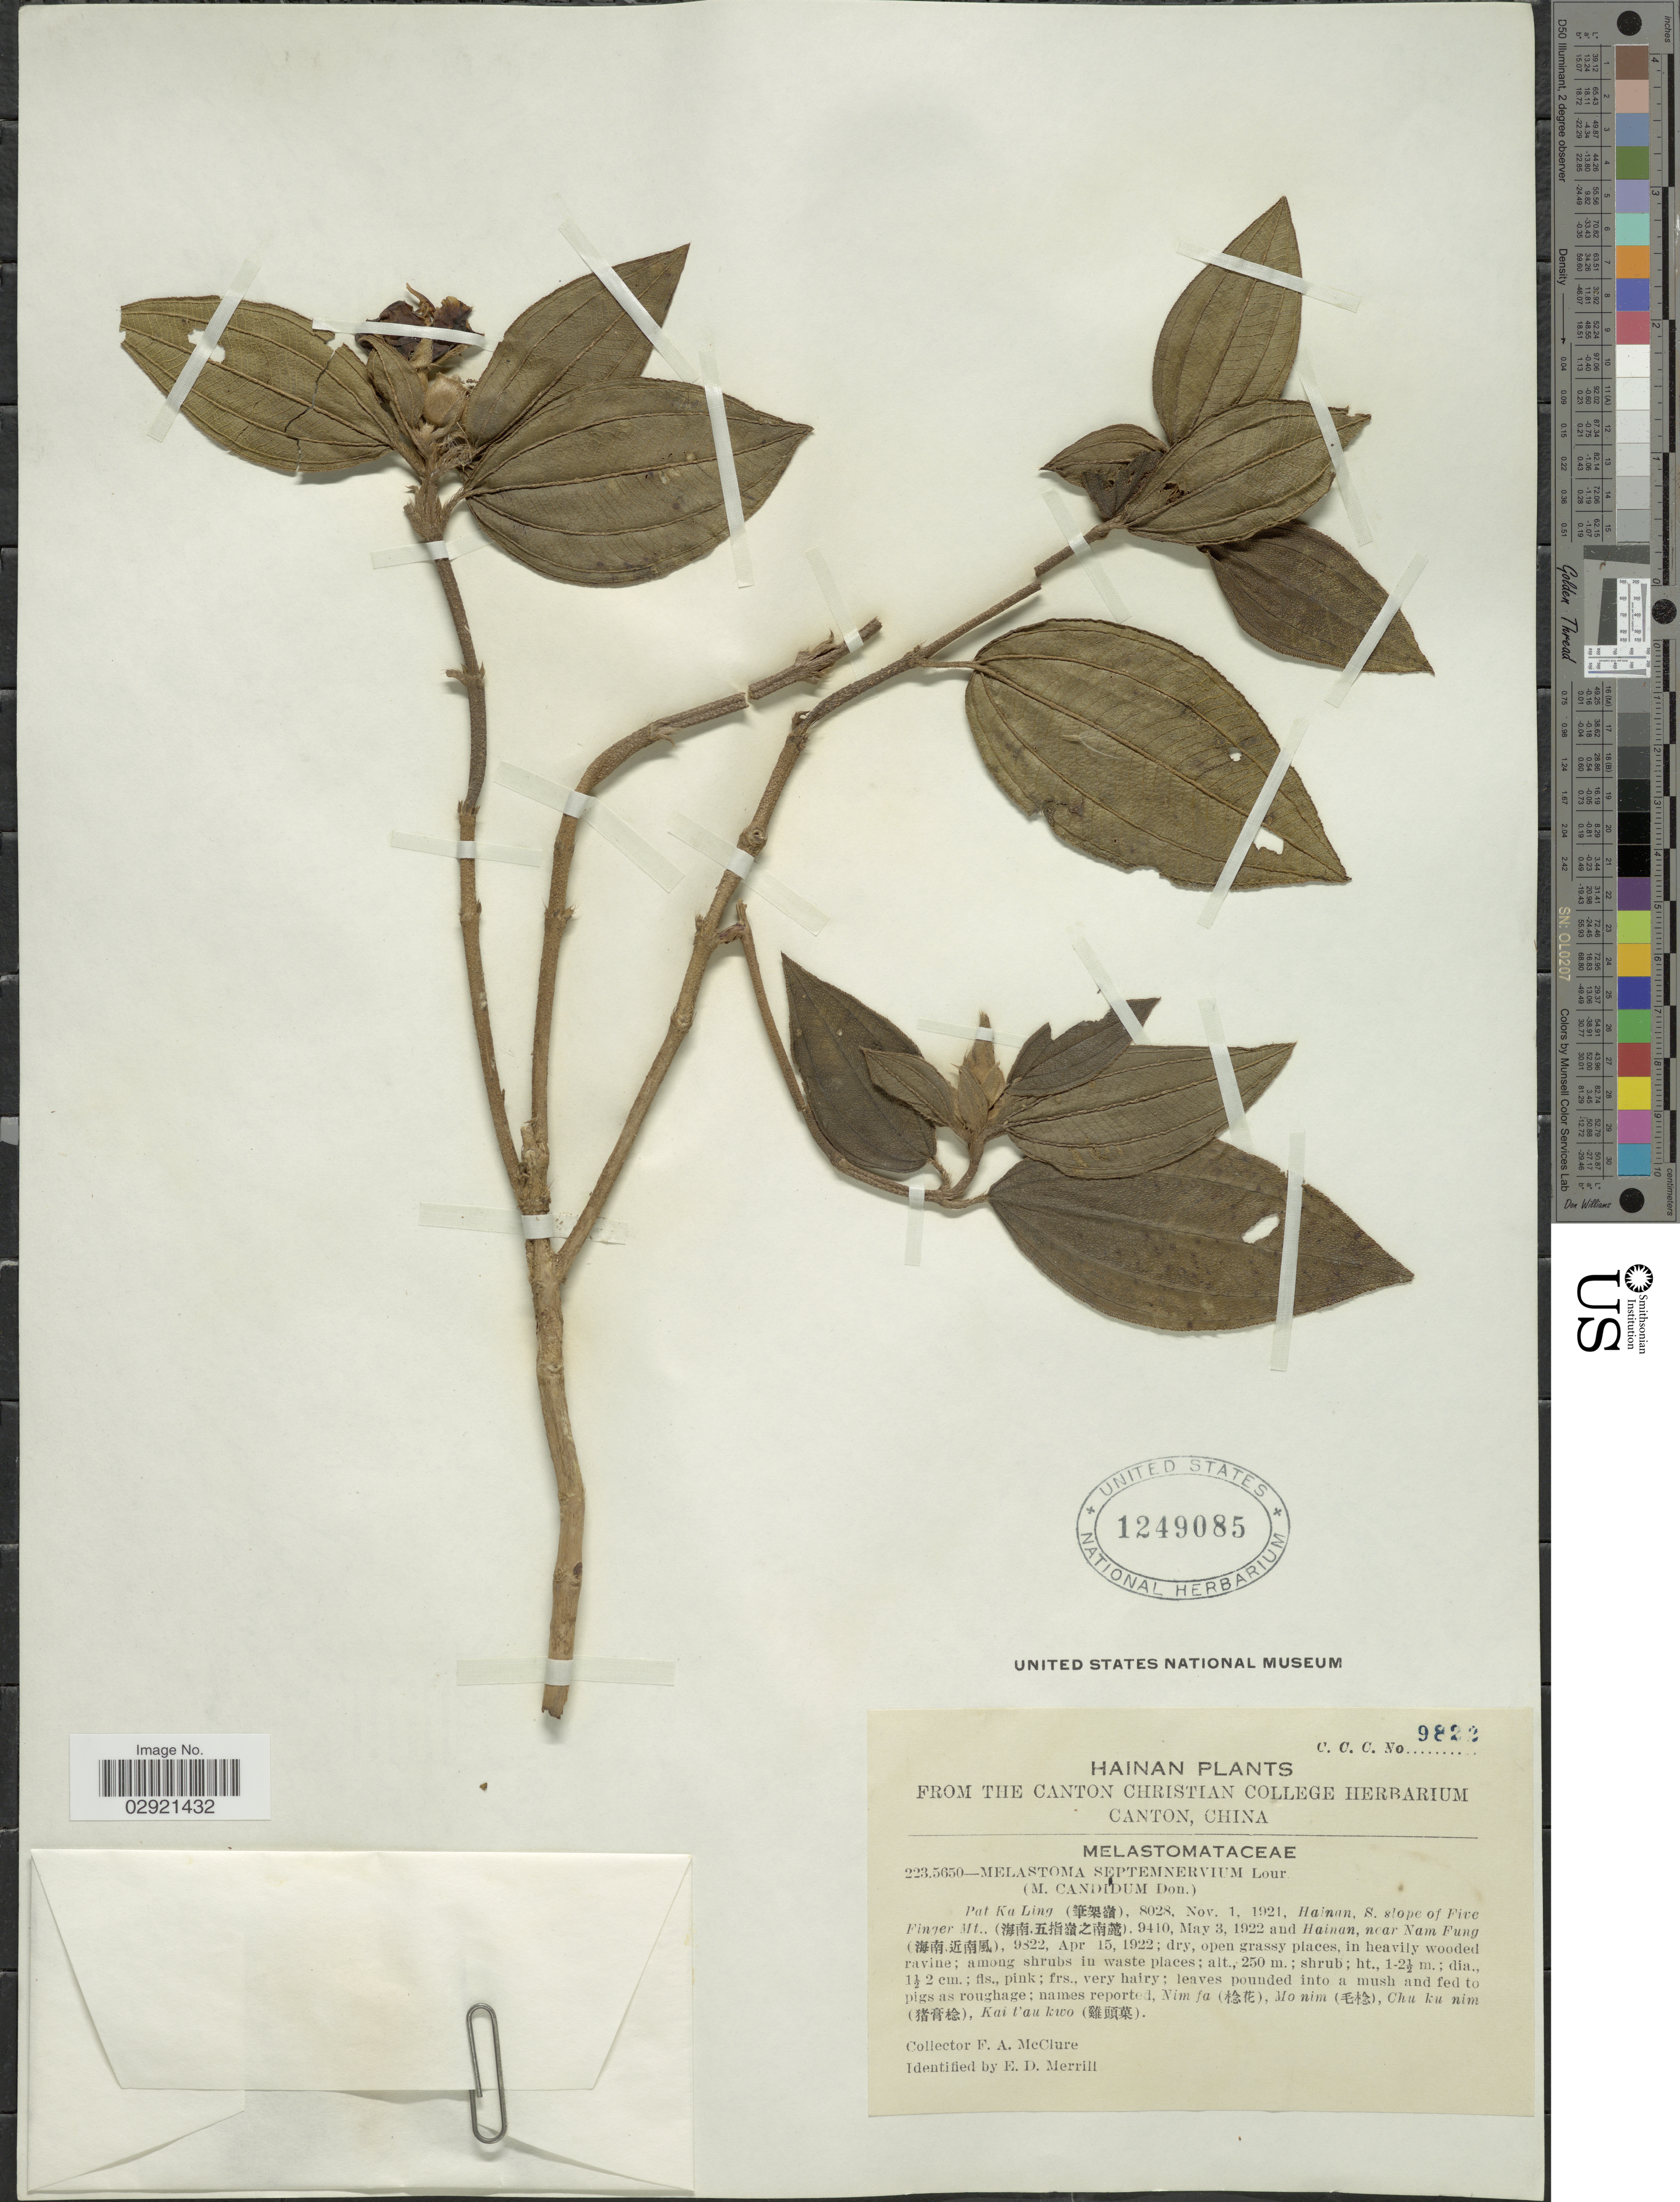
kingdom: Plantae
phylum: Tracheophyta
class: Magnoliopsida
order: Myrtales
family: Melastomataceae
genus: Melastoma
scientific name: Melastoma candidum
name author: D. Don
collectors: F. A. McClure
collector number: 9822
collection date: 1921-11-01/1922-04-15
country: China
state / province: Hainan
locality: Pat Ka Ling (X), S. slope of Five Finger Mt.. (X), and Hainan, near Nam Fung (X).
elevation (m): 250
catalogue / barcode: US 1249085